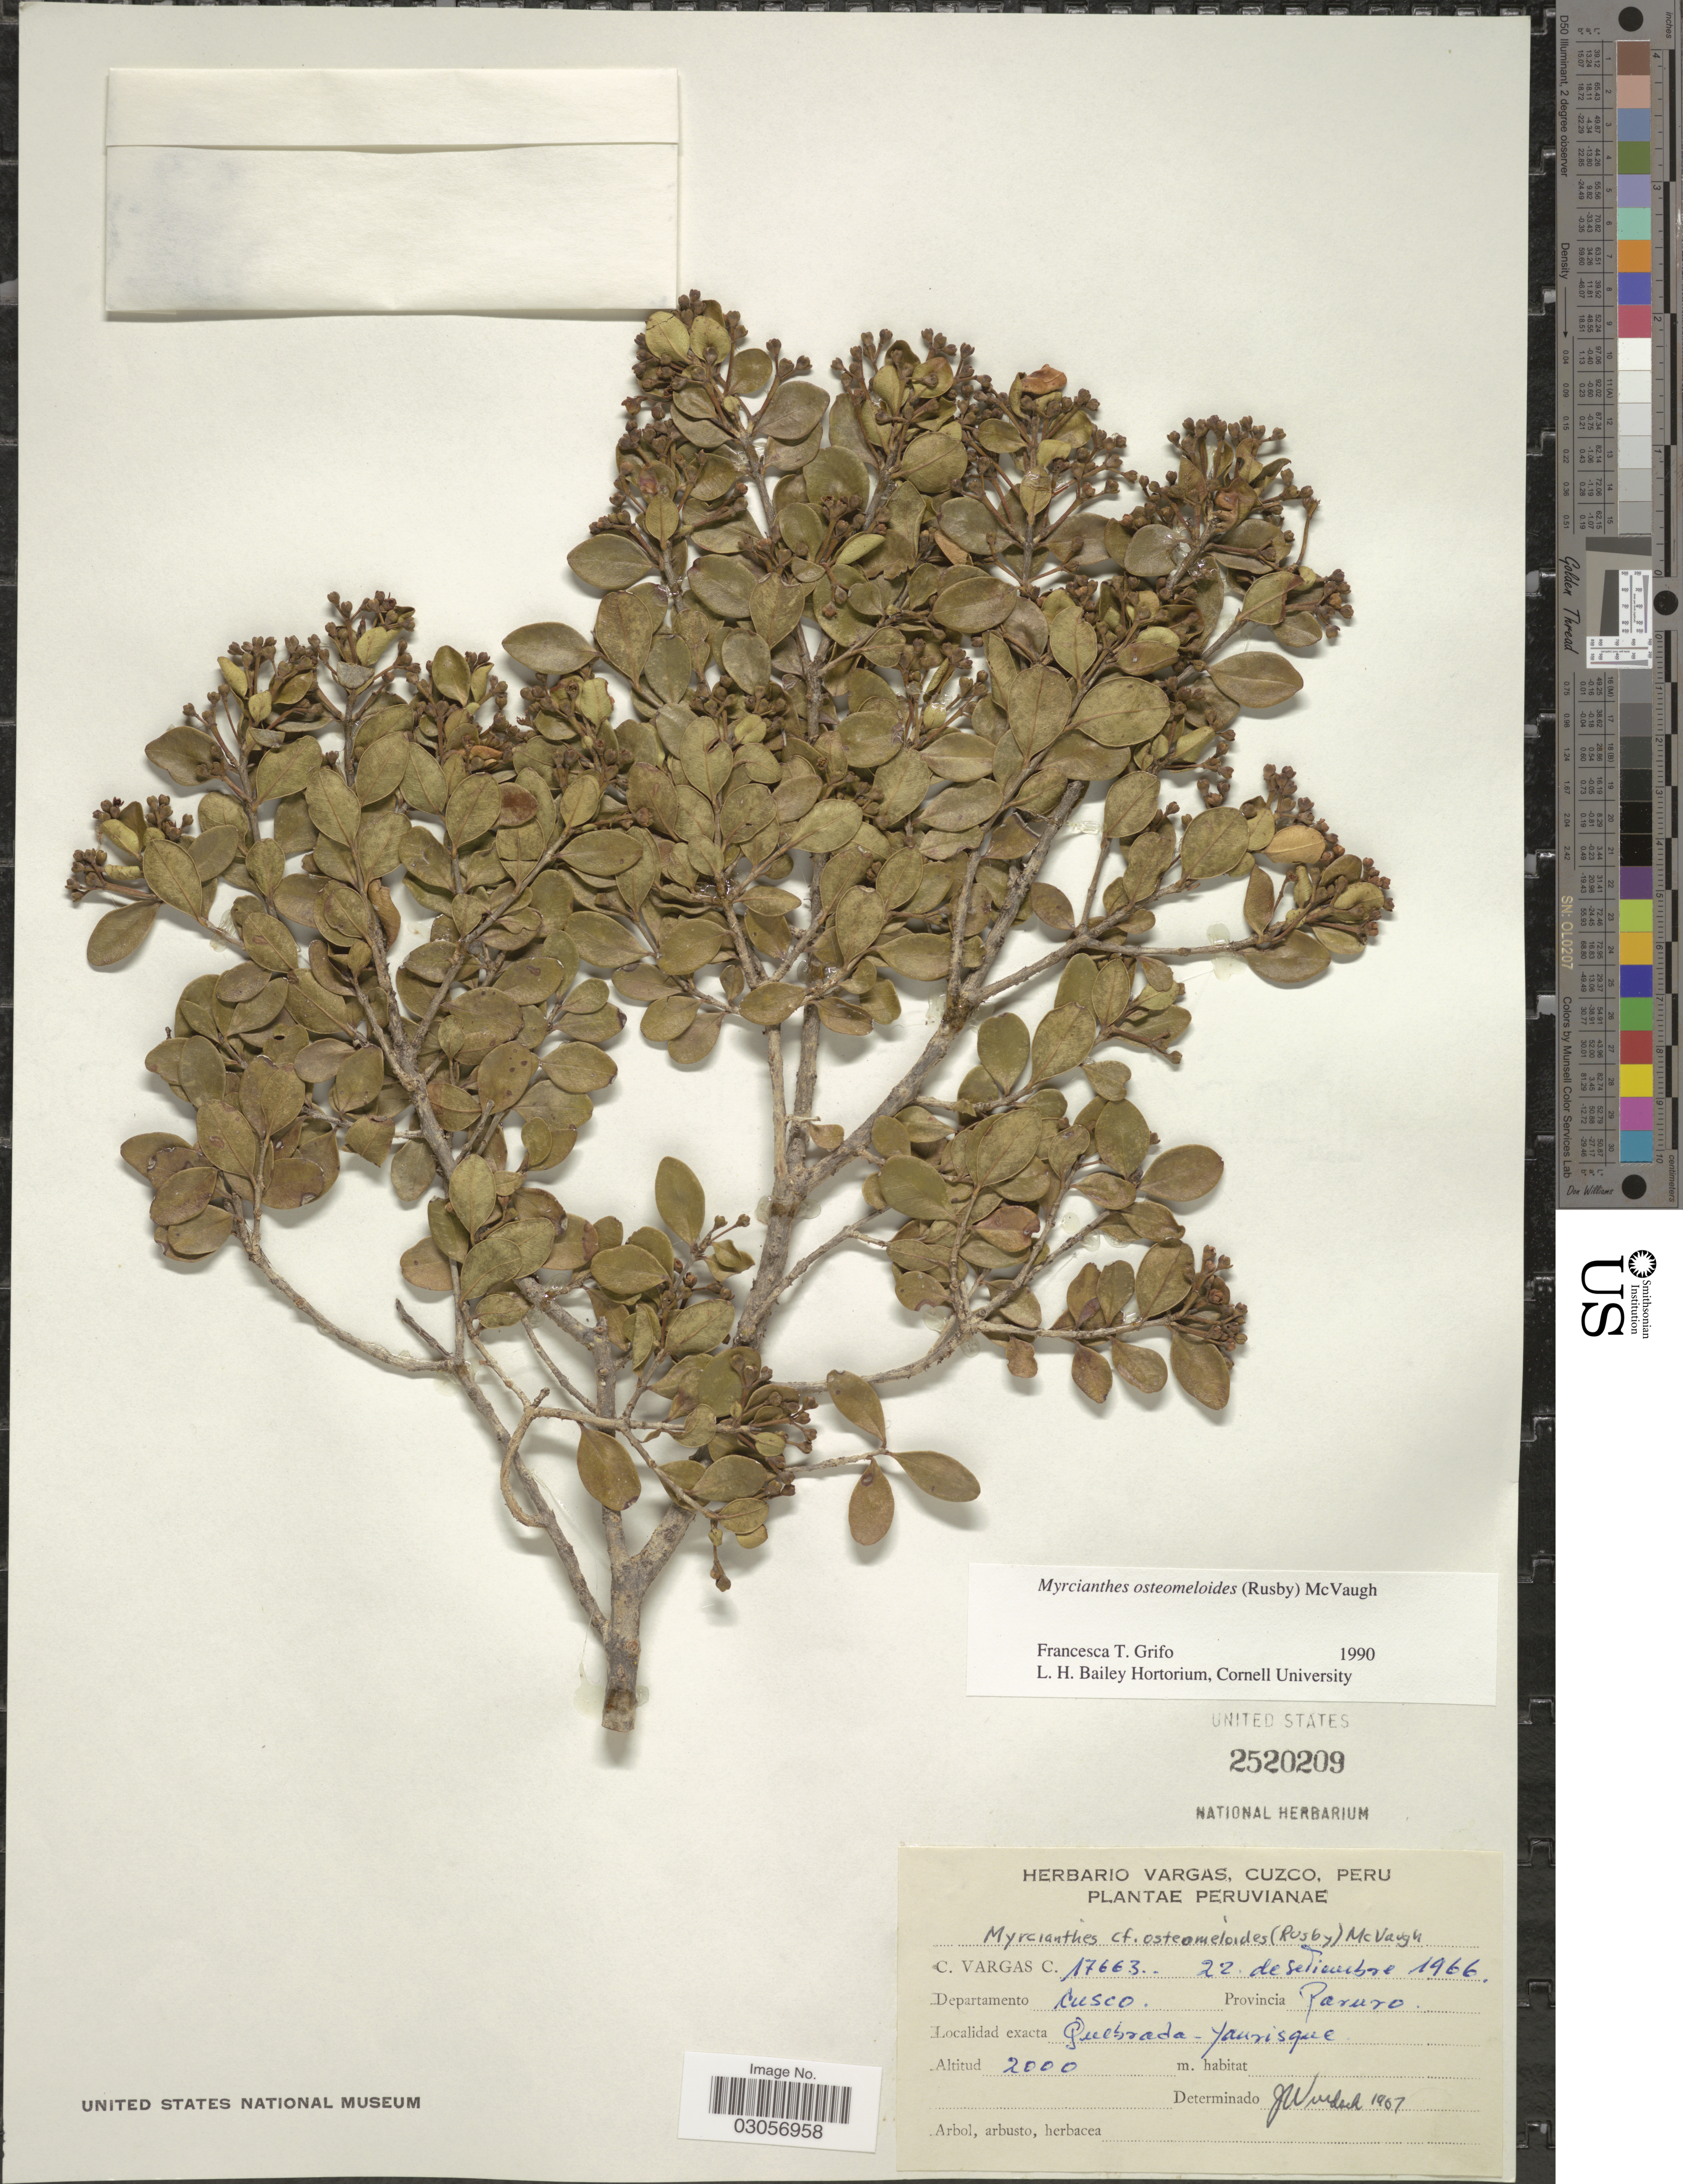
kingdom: Plantae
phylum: Tracheophyta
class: Magnoliopsida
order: Myrtales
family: Myrtaceae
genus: Myrcianthes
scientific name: Myrcianthes osteomeloides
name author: (Rusby) McVaugh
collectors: C. Vargas Calderón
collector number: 17663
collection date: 1966-12-22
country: Peru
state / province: Cusco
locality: Departamento Cusco. Provincia Paruro. Quebrada-Yaurisque.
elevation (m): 2000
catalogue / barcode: US 2520209